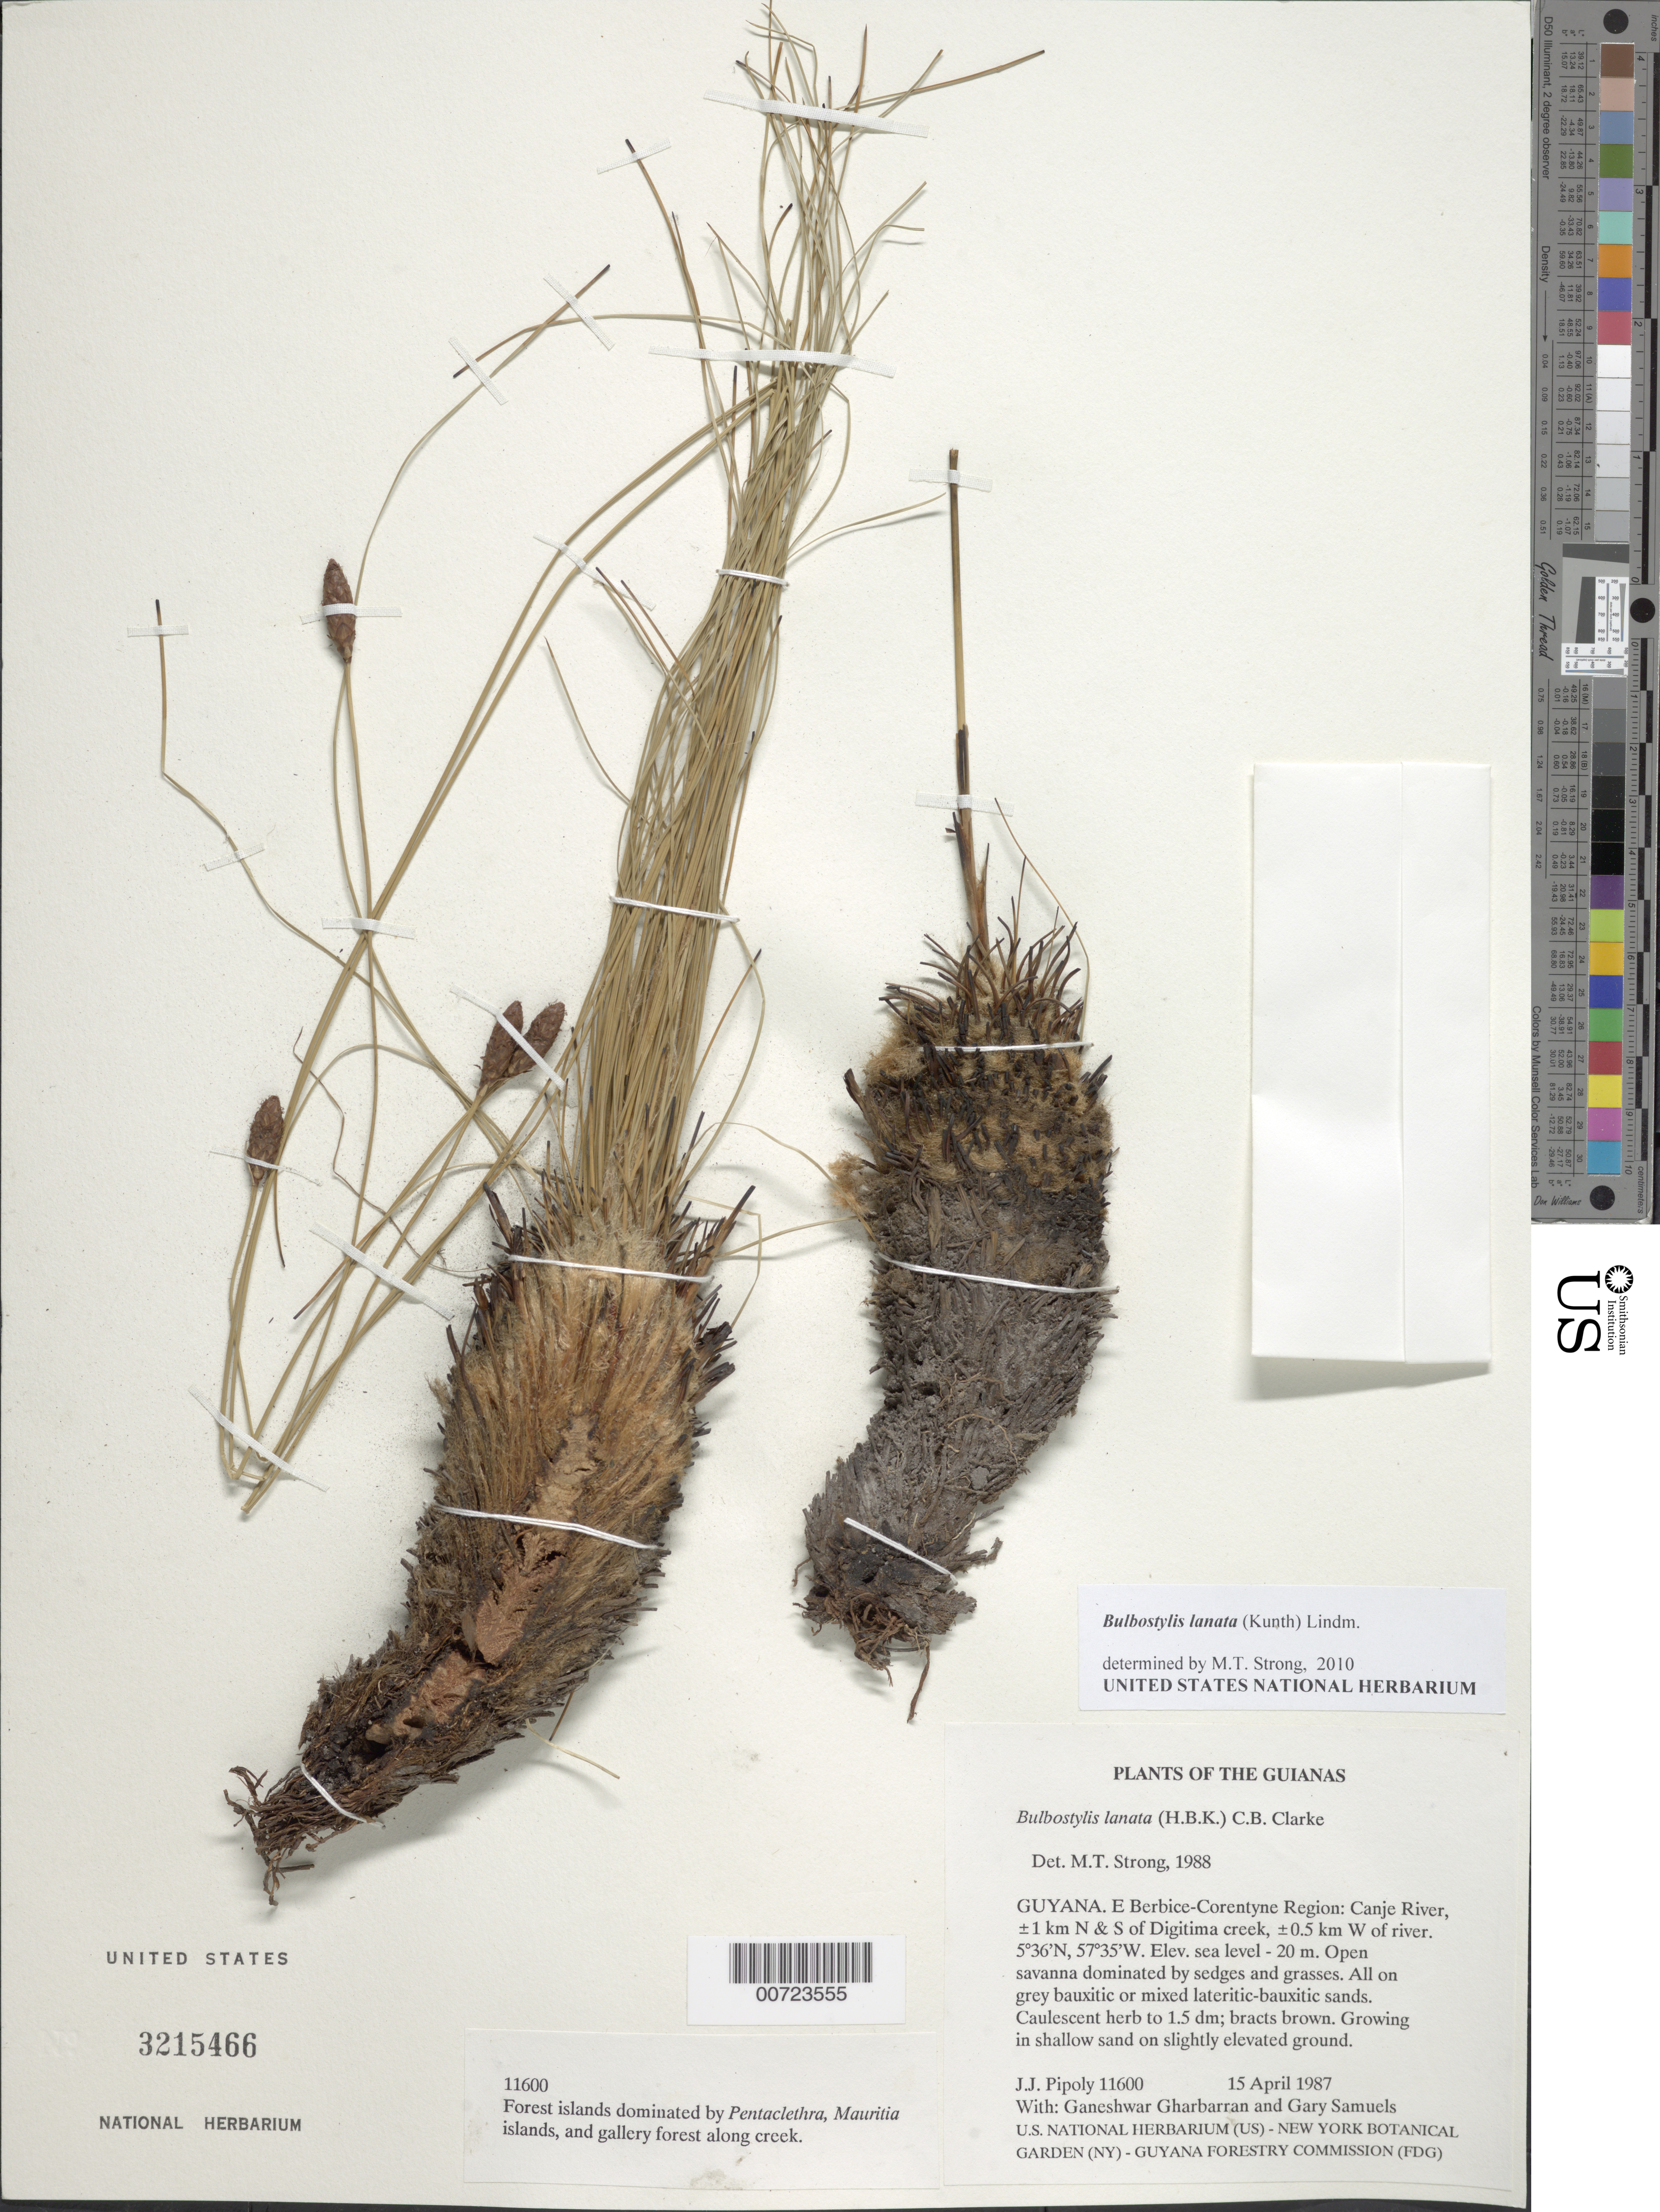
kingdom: Plantae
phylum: Tracheophyta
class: Liliopsida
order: Poales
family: Cyperaceae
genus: Bulbostylis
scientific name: Bulbostylis lanata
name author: (Kunth) Lindm.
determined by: Strong, M. T., (US), Smithsonian Institution - National Museum of Natural History (UNITED STATES)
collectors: J. J. Pipoly, G. Gharbarran & G. Samuels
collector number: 11600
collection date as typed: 15 April 1987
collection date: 1987-04-15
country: Guyana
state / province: E. Berbice-Corentyne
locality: Canje River, ±1 km N & S of Digitima creek, ±0.5 km W of river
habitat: Open savanna dominated by sedges and grasses. All on grey bauxitic or mixed lateritic-bauxitic sands. Forest islands dominated by Pentaclethra, Mauritia islands, and gallery forest along creek.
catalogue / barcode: US 3215466